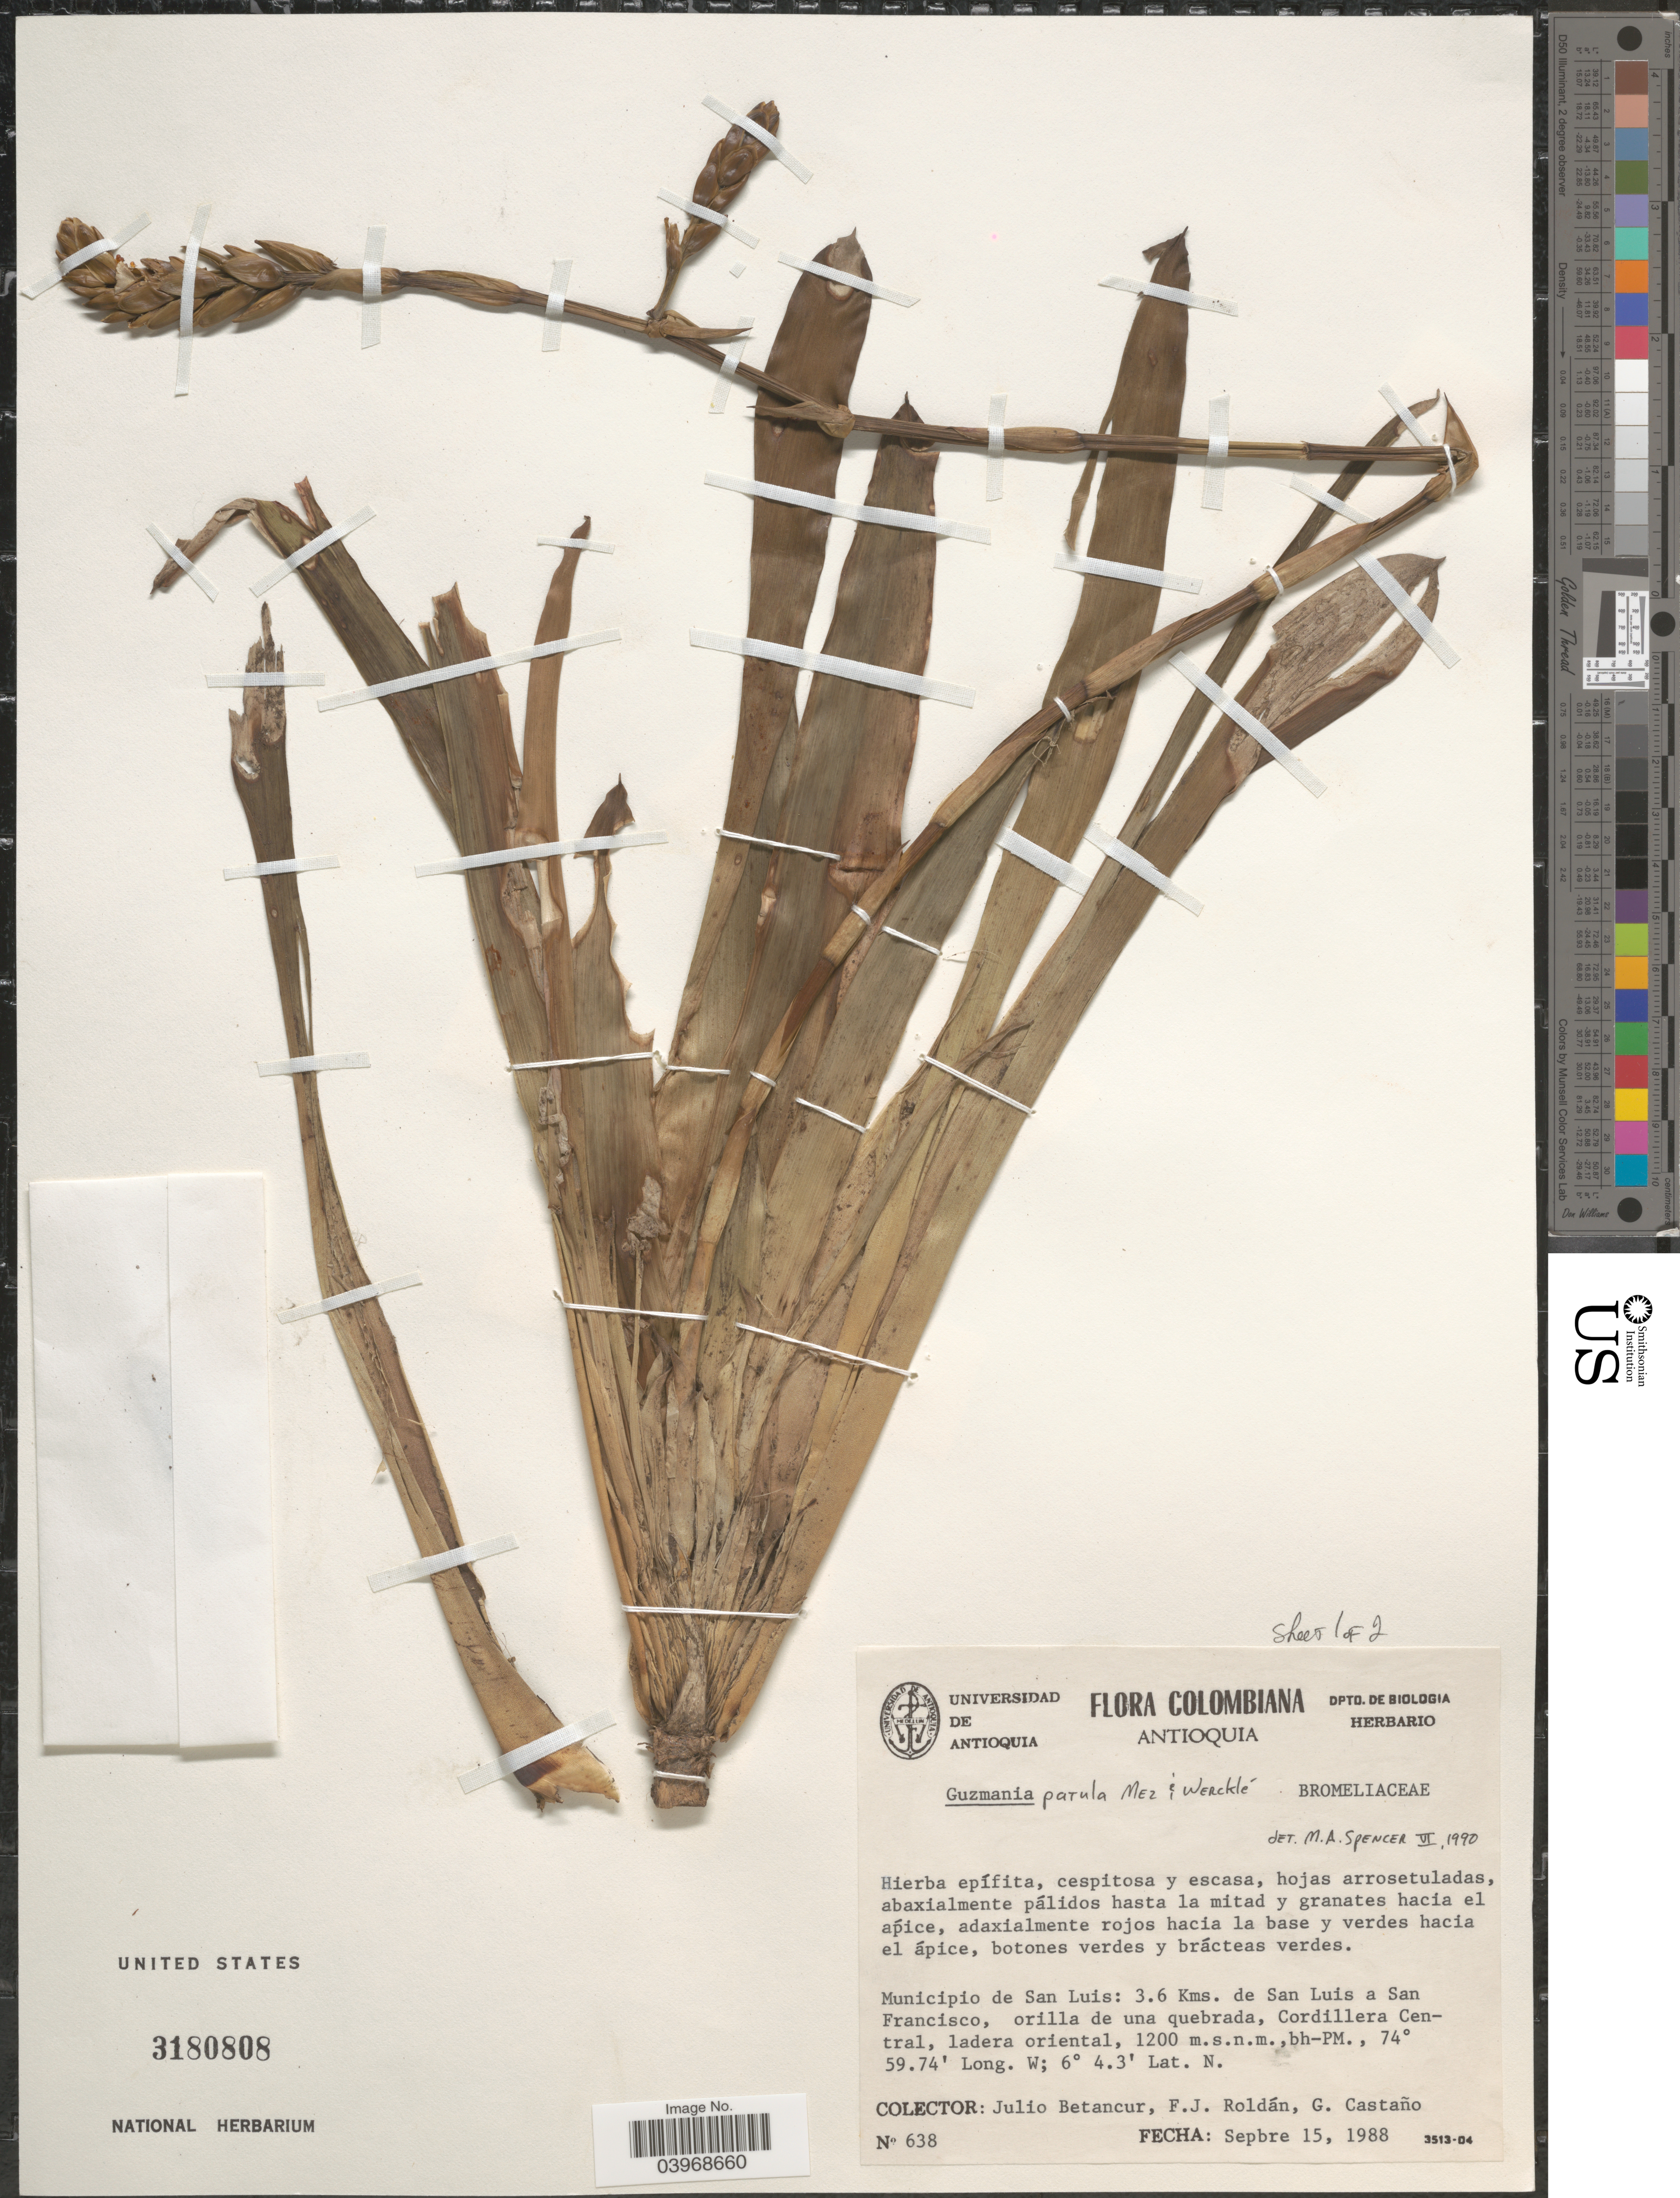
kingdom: Plantae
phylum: Tracheophyta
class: Liliopsida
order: Poales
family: Bromeliaceae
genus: Guzmania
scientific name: Guzmania patula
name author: Mez & Wercklé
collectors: J. Betancur, F. J. Roldán & G. Castano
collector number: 638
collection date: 1988-09-15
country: Colombia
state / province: Antioquia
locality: Municipio de San Luis: 3.6 Kms. de San Luis a San Francisco, orilla de una quebrada, Cordillera Central, ladera oriental.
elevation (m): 1200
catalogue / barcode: US 3180808